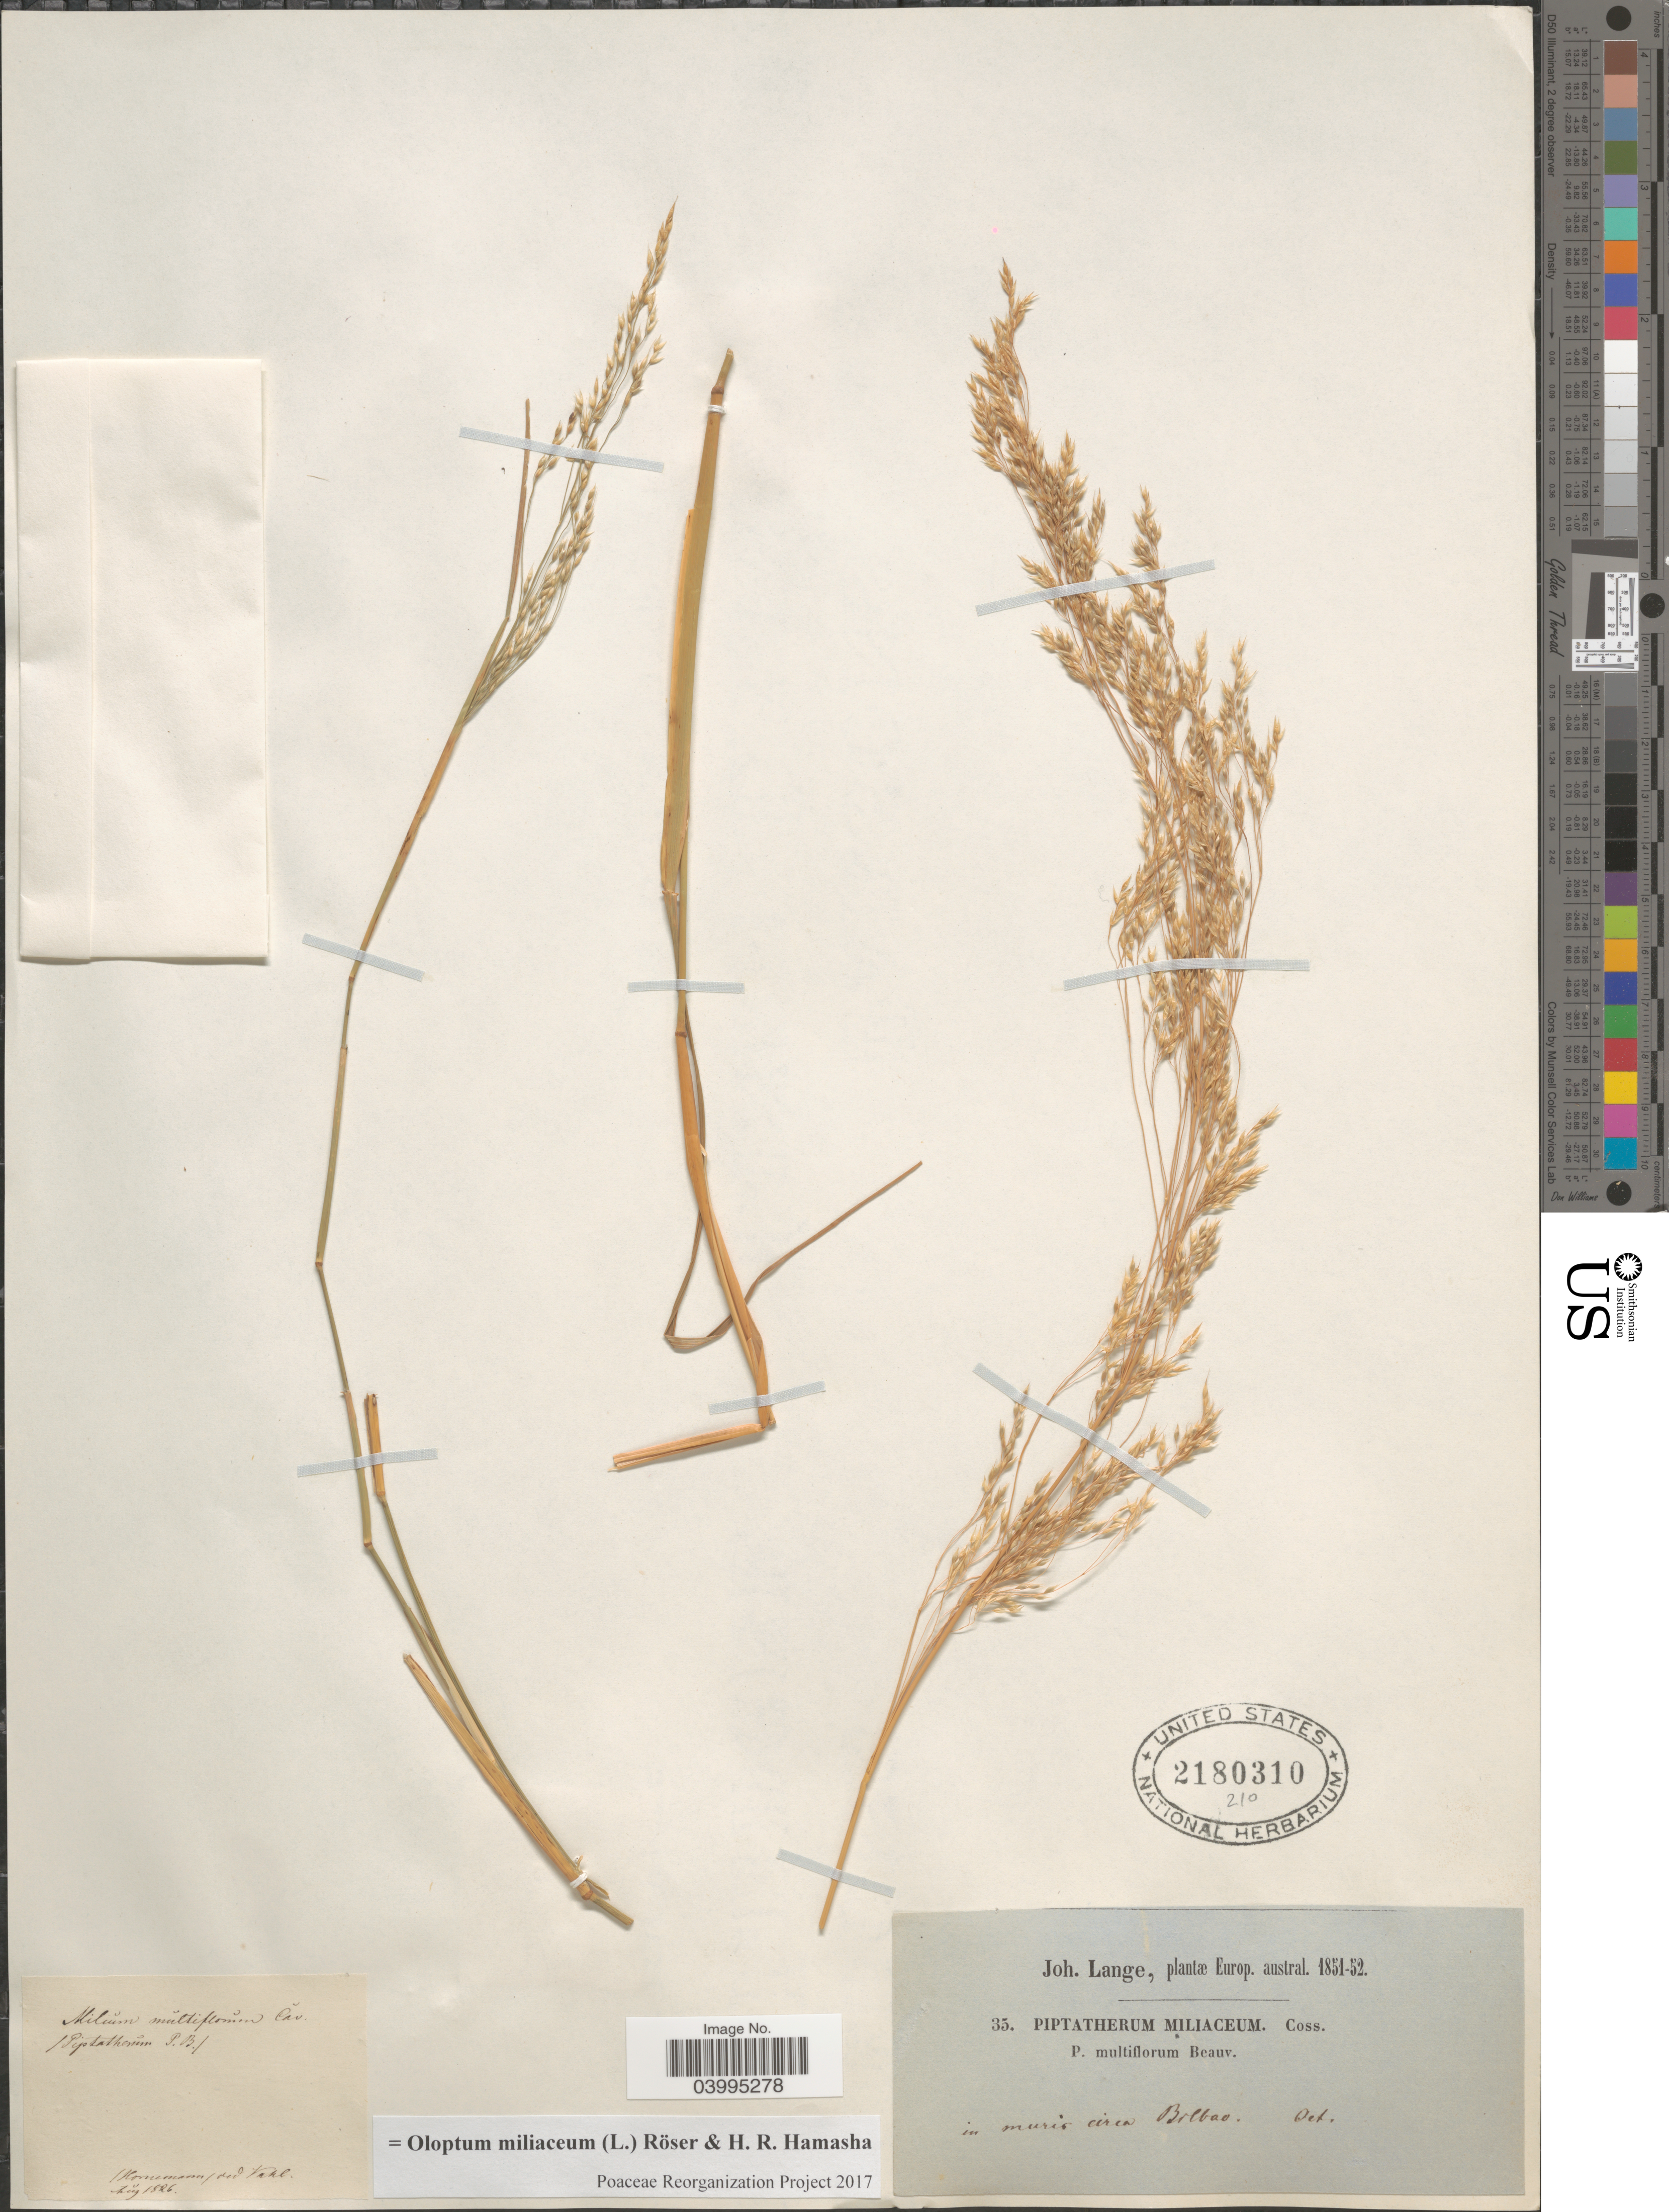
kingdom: Plantae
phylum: Tracheophyta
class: Liliopsida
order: Poales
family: Poaceae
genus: Oloptum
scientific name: Oloptum miliaceum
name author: Röser & H. R. Hamasha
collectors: J. M. C. Lange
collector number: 35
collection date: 1851-10/1852-10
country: Spain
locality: Europ. austral. In muris circa Bilbao.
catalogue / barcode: US 2180310